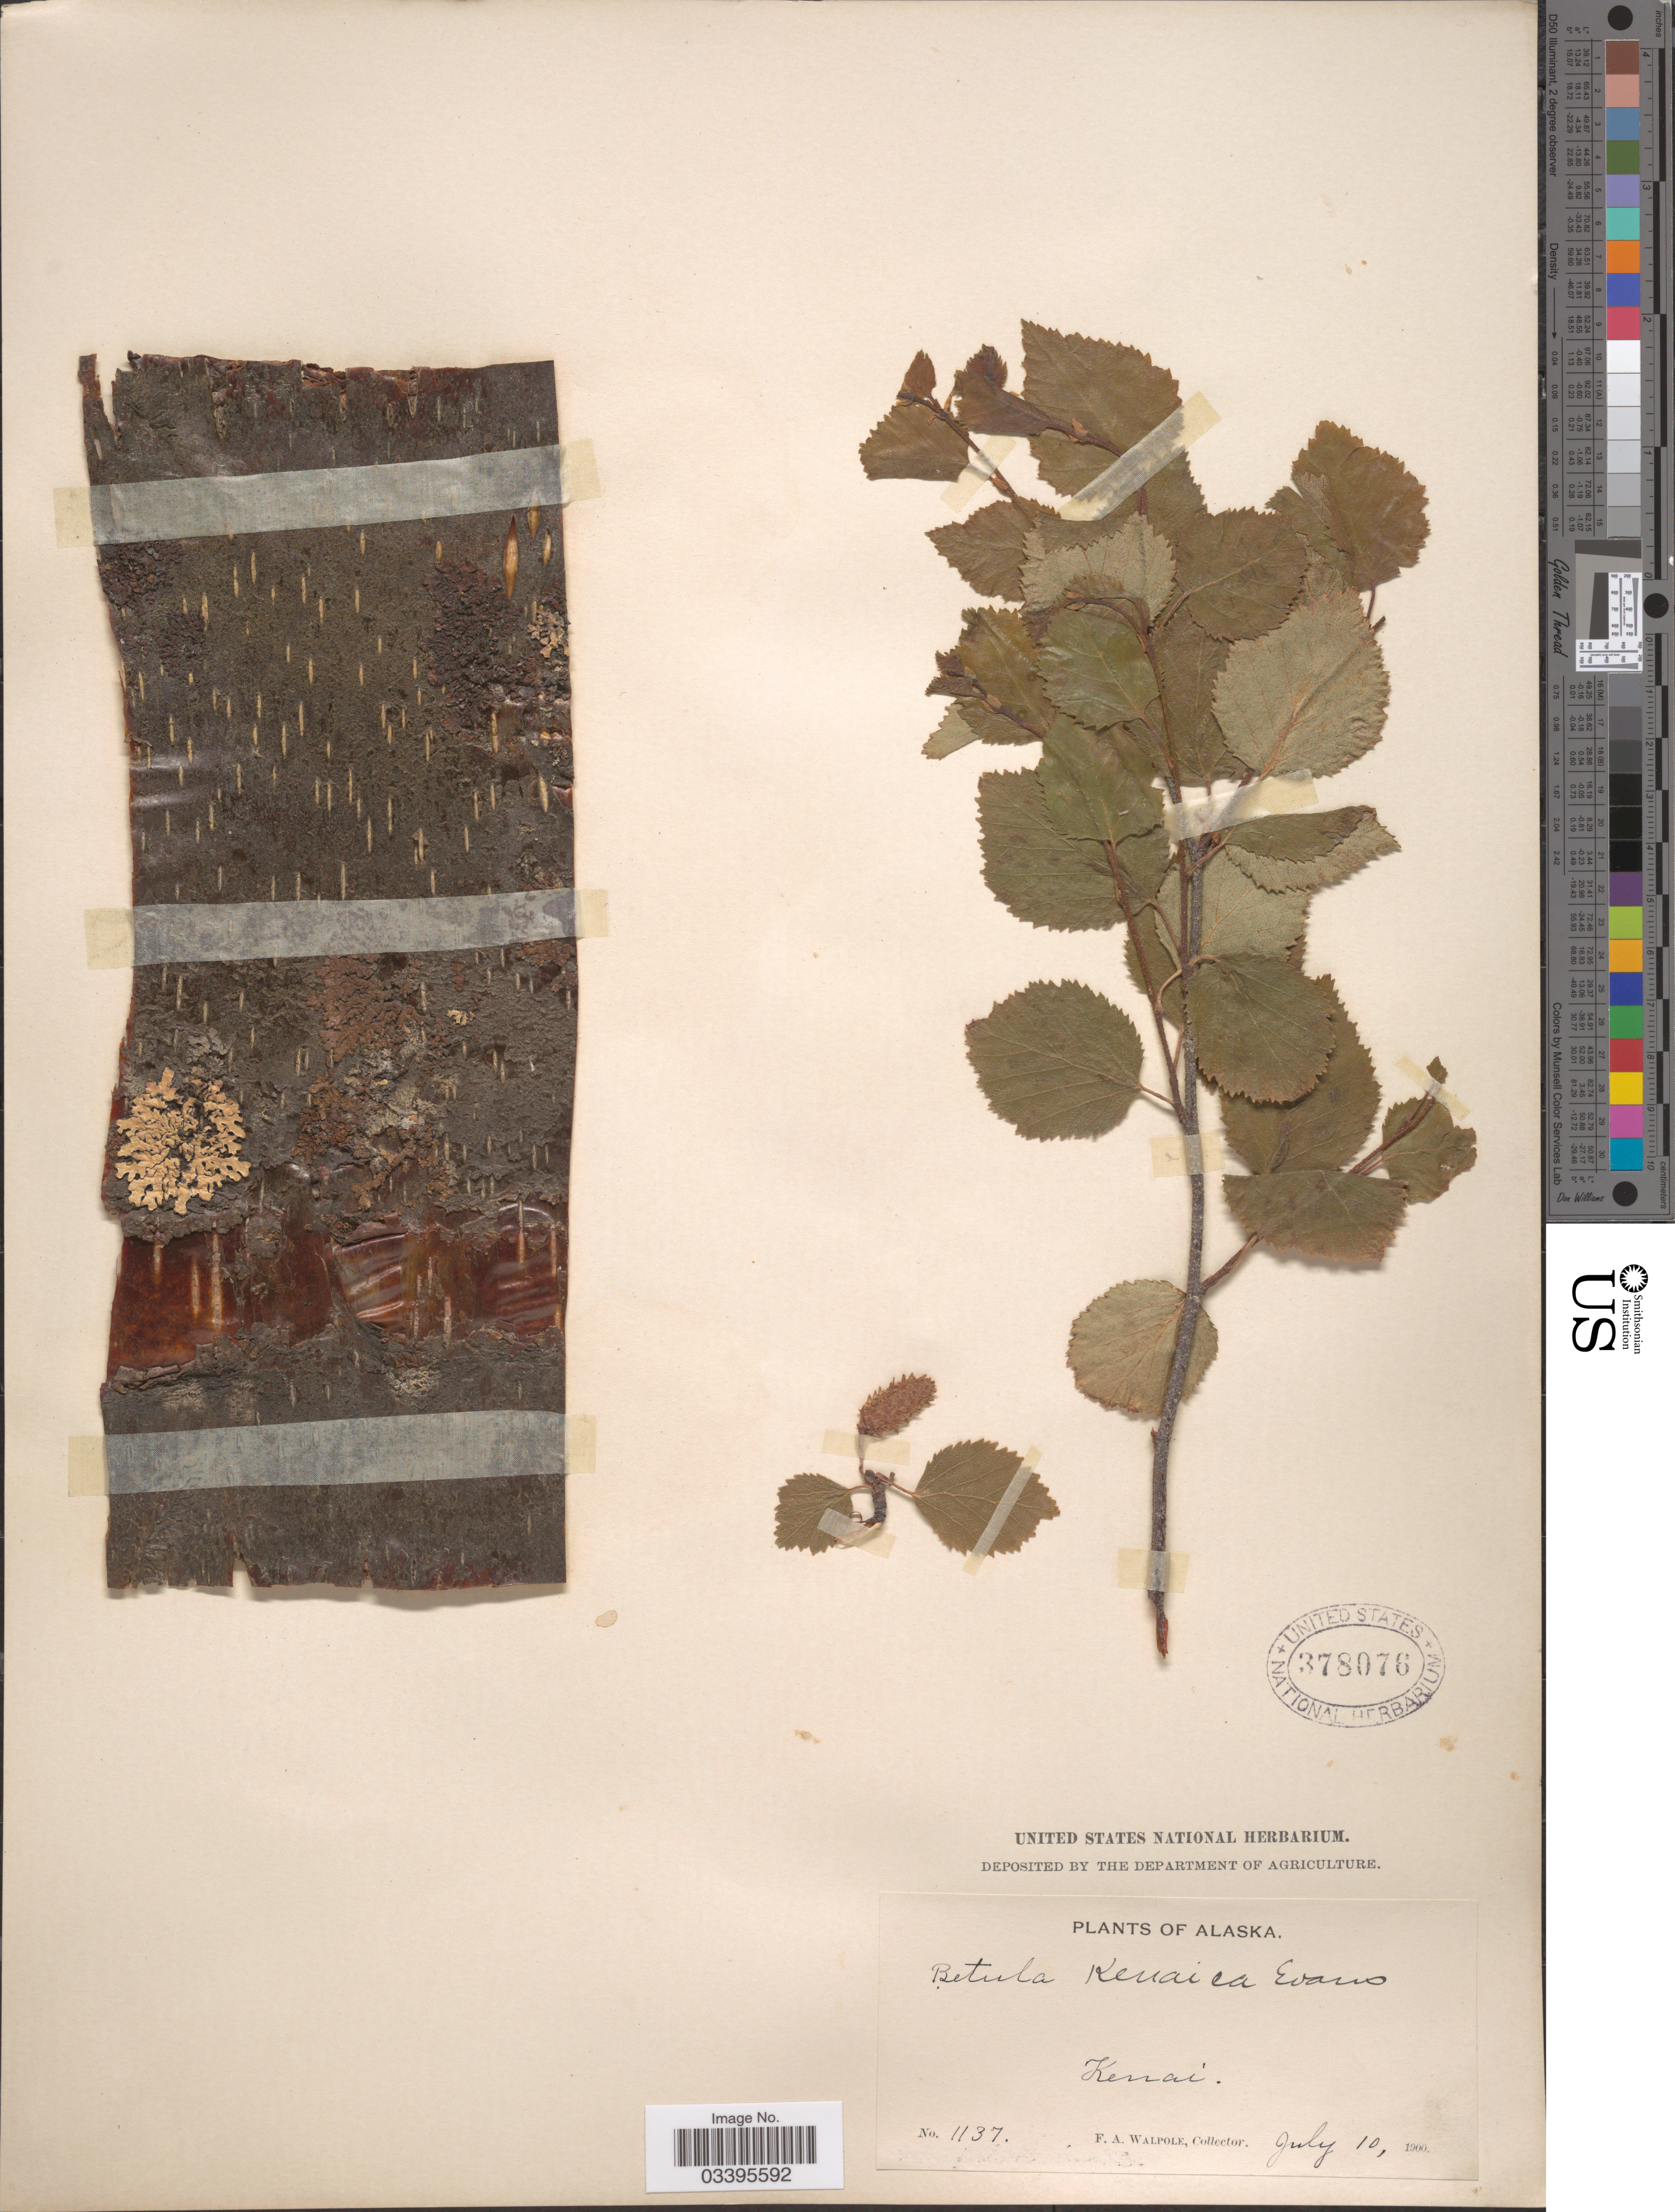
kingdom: Plantae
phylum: Tracheophyta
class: Magnoliopsida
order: Fagales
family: Betulaceae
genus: Betula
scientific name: Betula kenaica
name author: W.H. Evans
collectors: F. Walpole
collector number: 1137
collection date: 1900-07-10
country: United States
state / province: Alaska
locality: Kenai.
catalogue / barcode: US 378076